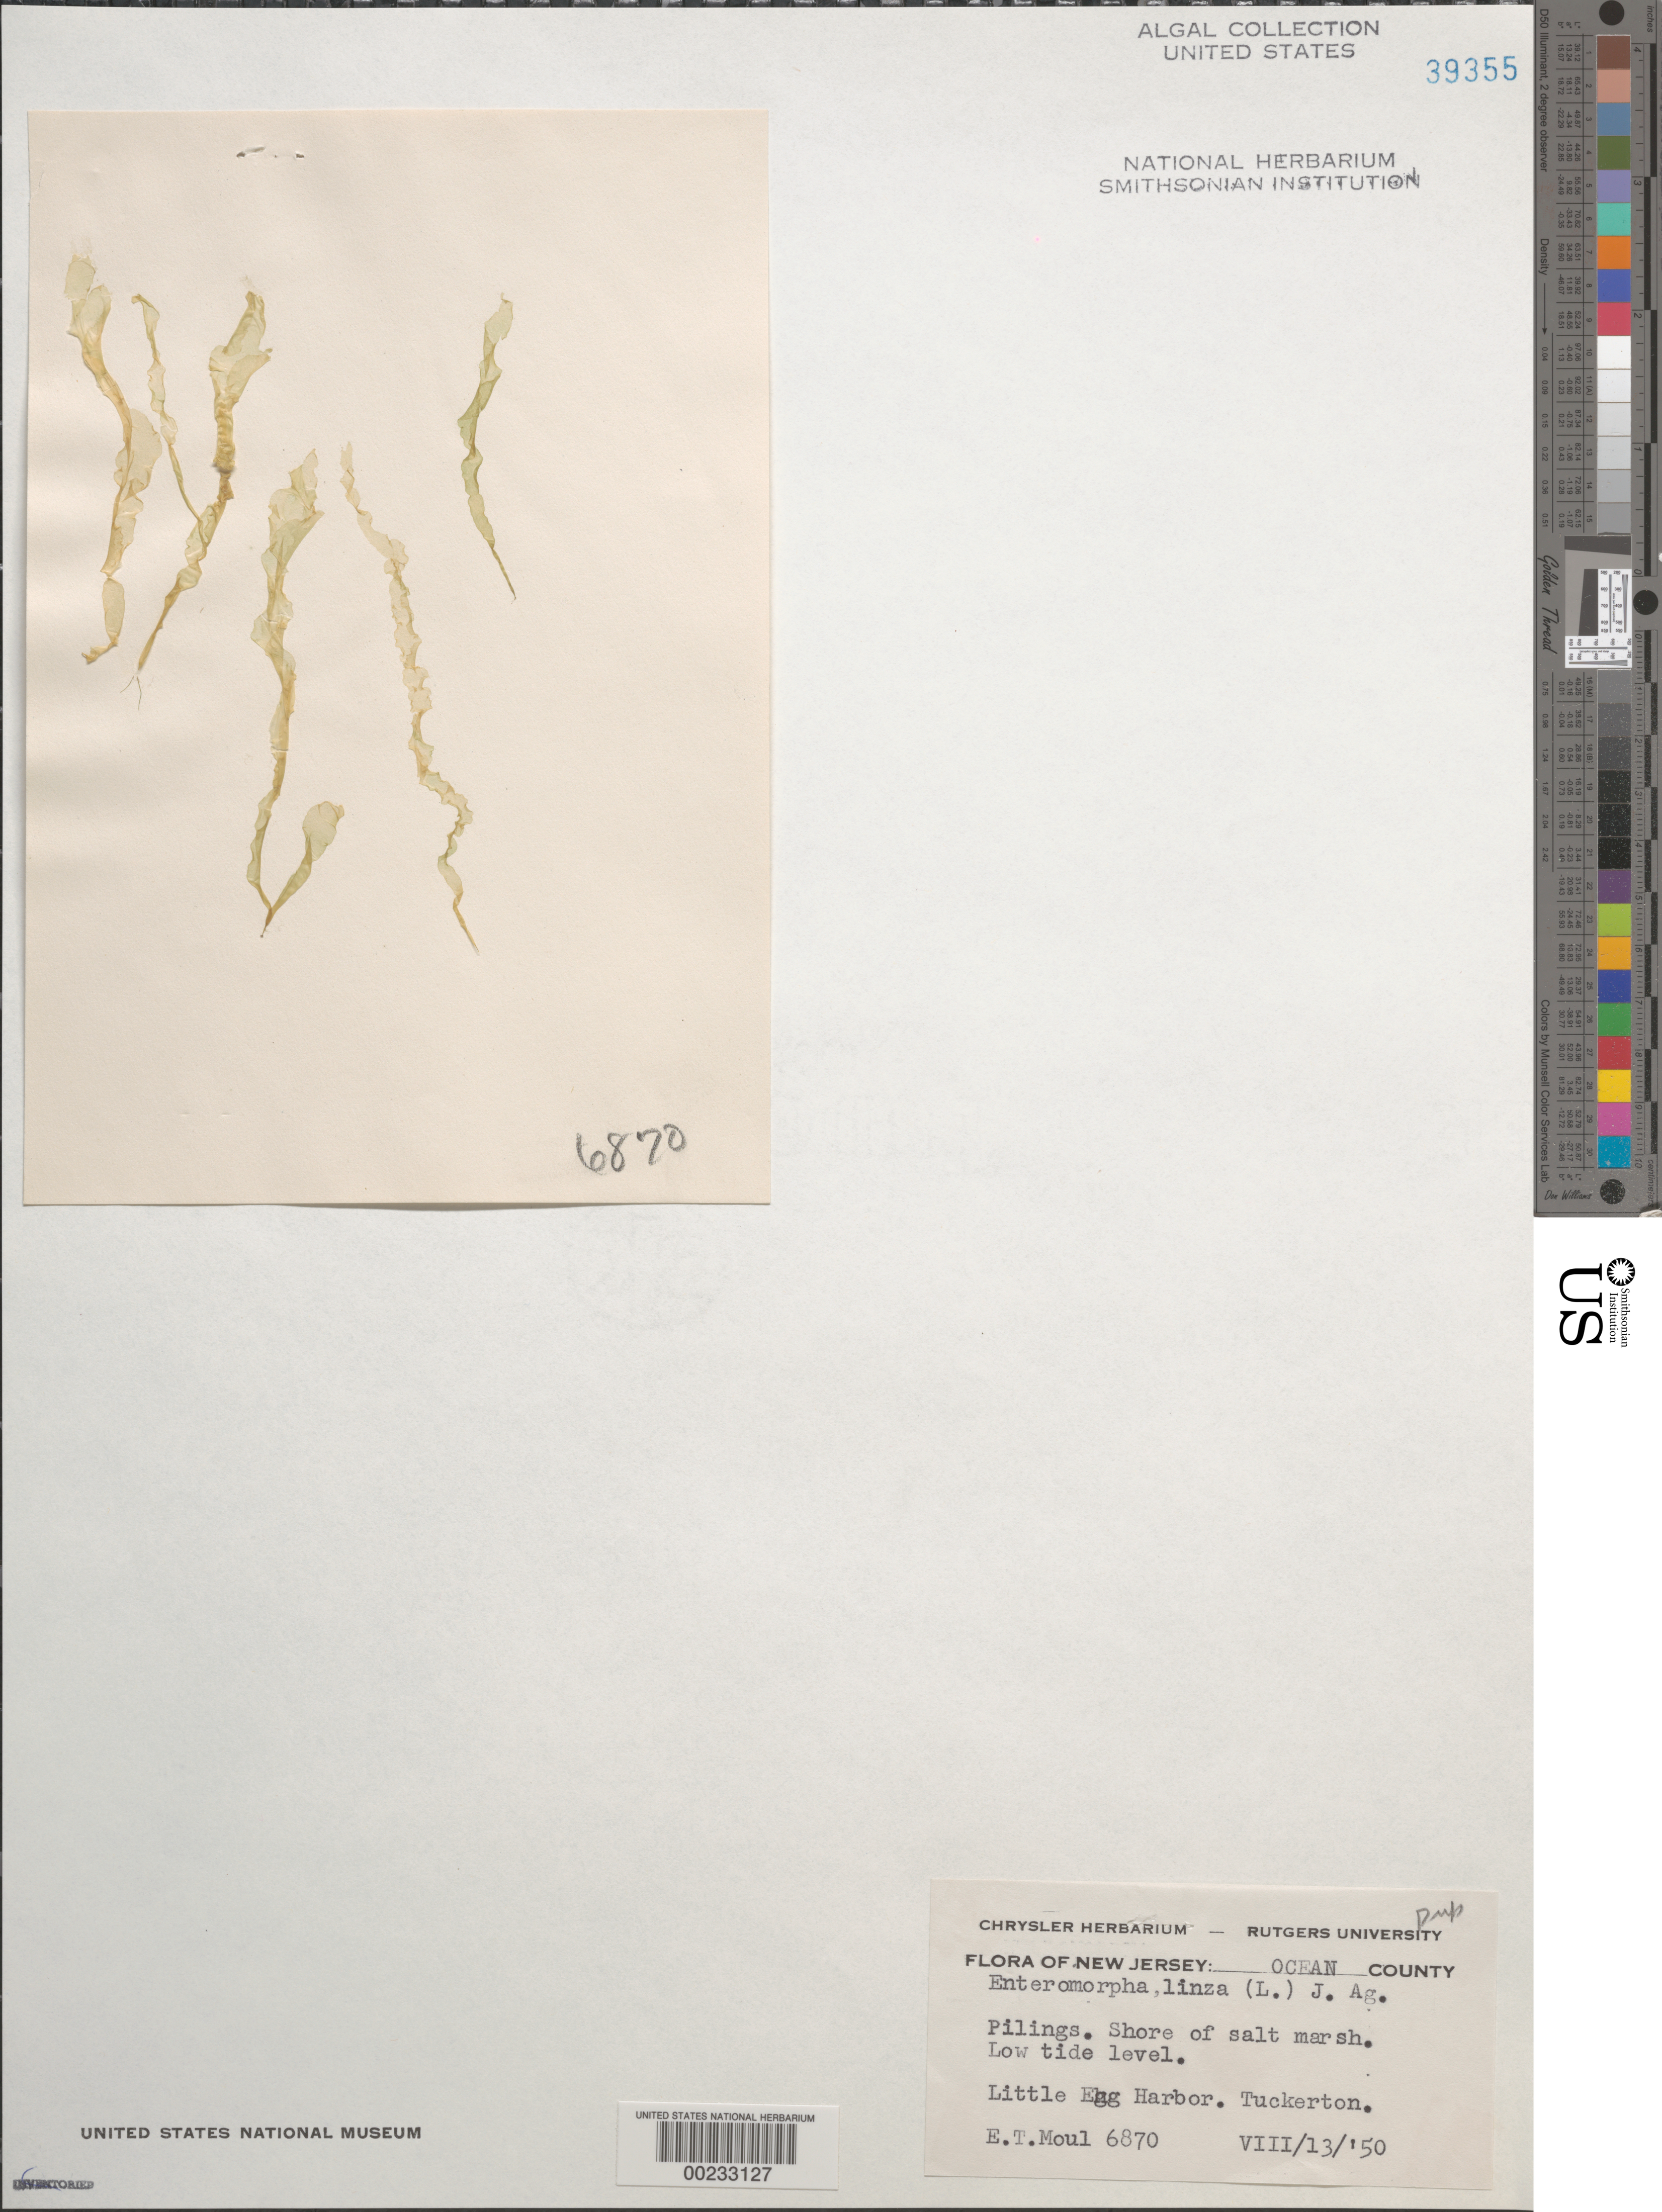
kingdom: Plantae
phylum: Chlorophyta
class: Ulvophyceae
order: Ulvales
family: Ulvaceae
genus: Ulva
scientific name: Ulva clathrata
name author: (Roth) C. Agardh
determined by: Algae name updating Project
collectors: E. T. Moul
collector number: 6870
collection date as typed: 13 Aug 1950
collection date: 1950-08-13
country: United States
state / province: New Jersey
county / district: Ocean County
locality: Tuckerton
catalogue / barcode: US 39355